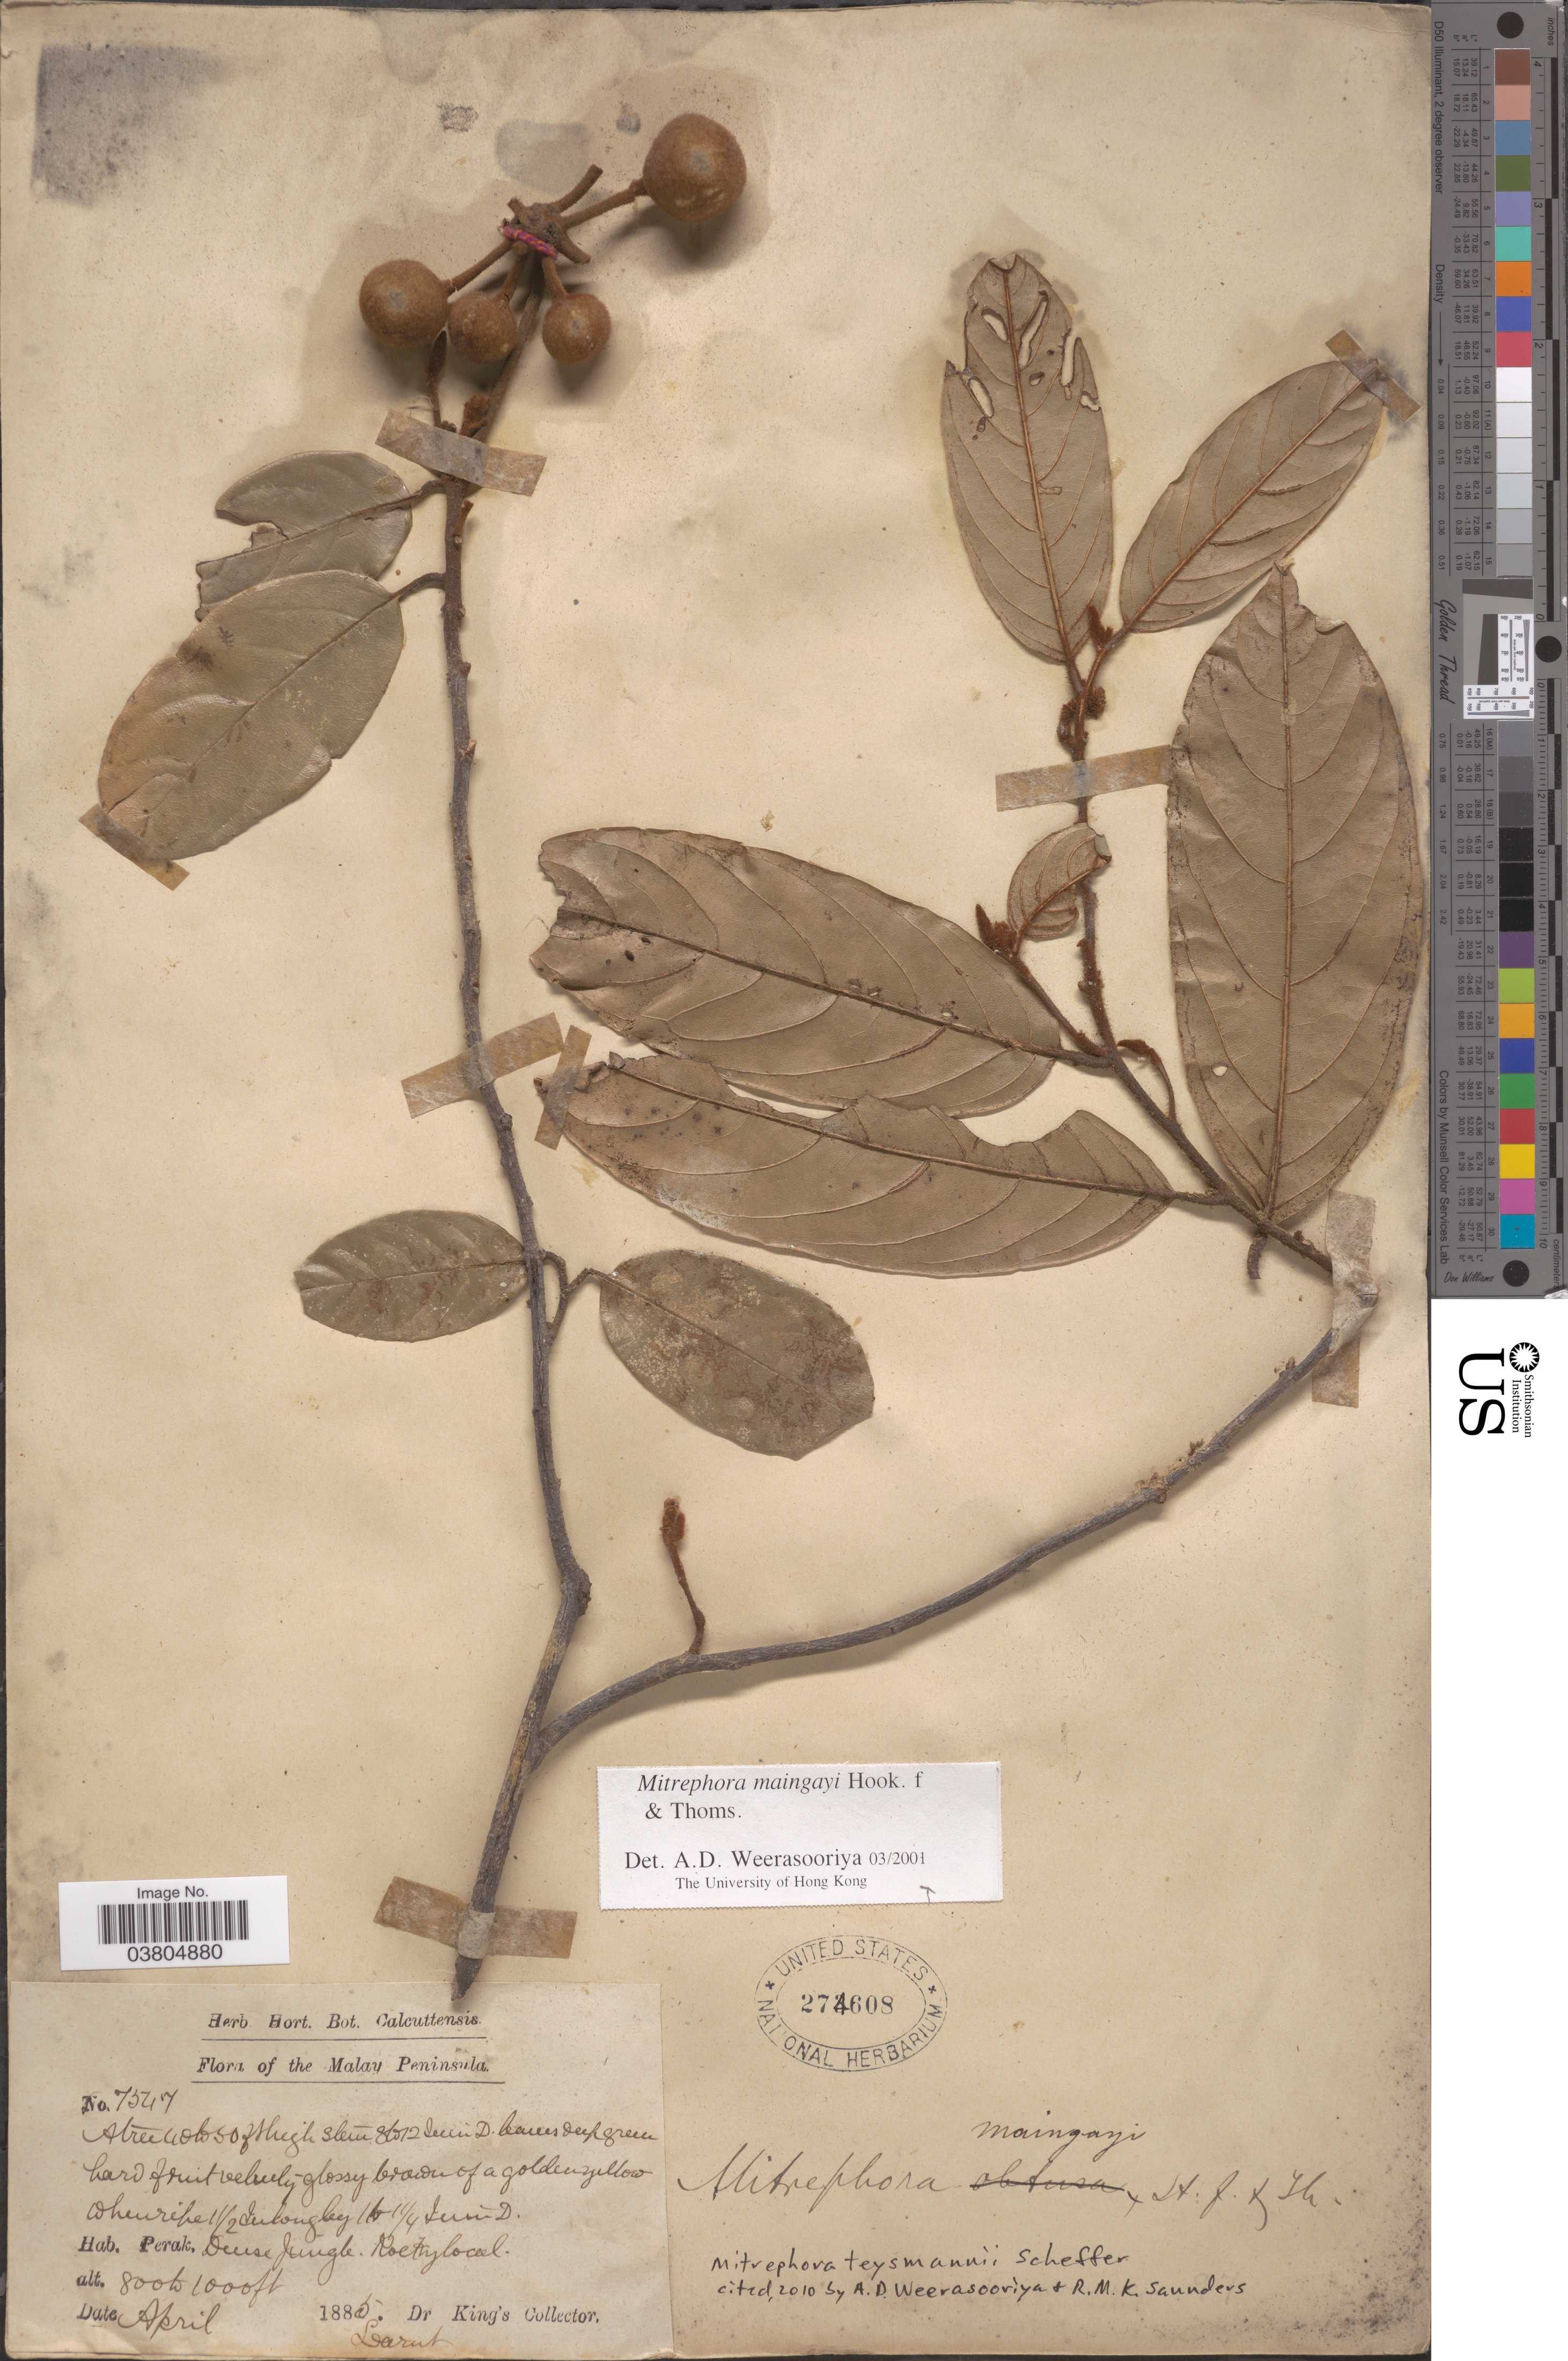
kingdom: Plantae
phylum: Tracheophyta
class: Magnoliopsida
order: Magnoliales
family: Annonaceae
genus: Mitrephora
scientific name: Mitrephora teysmannii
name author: Scheff.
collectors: Dr. King's collector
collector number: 7547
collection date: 1885-04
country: Malaysia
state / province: Perak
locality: The Malay Peninsula.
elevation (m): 244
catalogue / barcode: US 274608